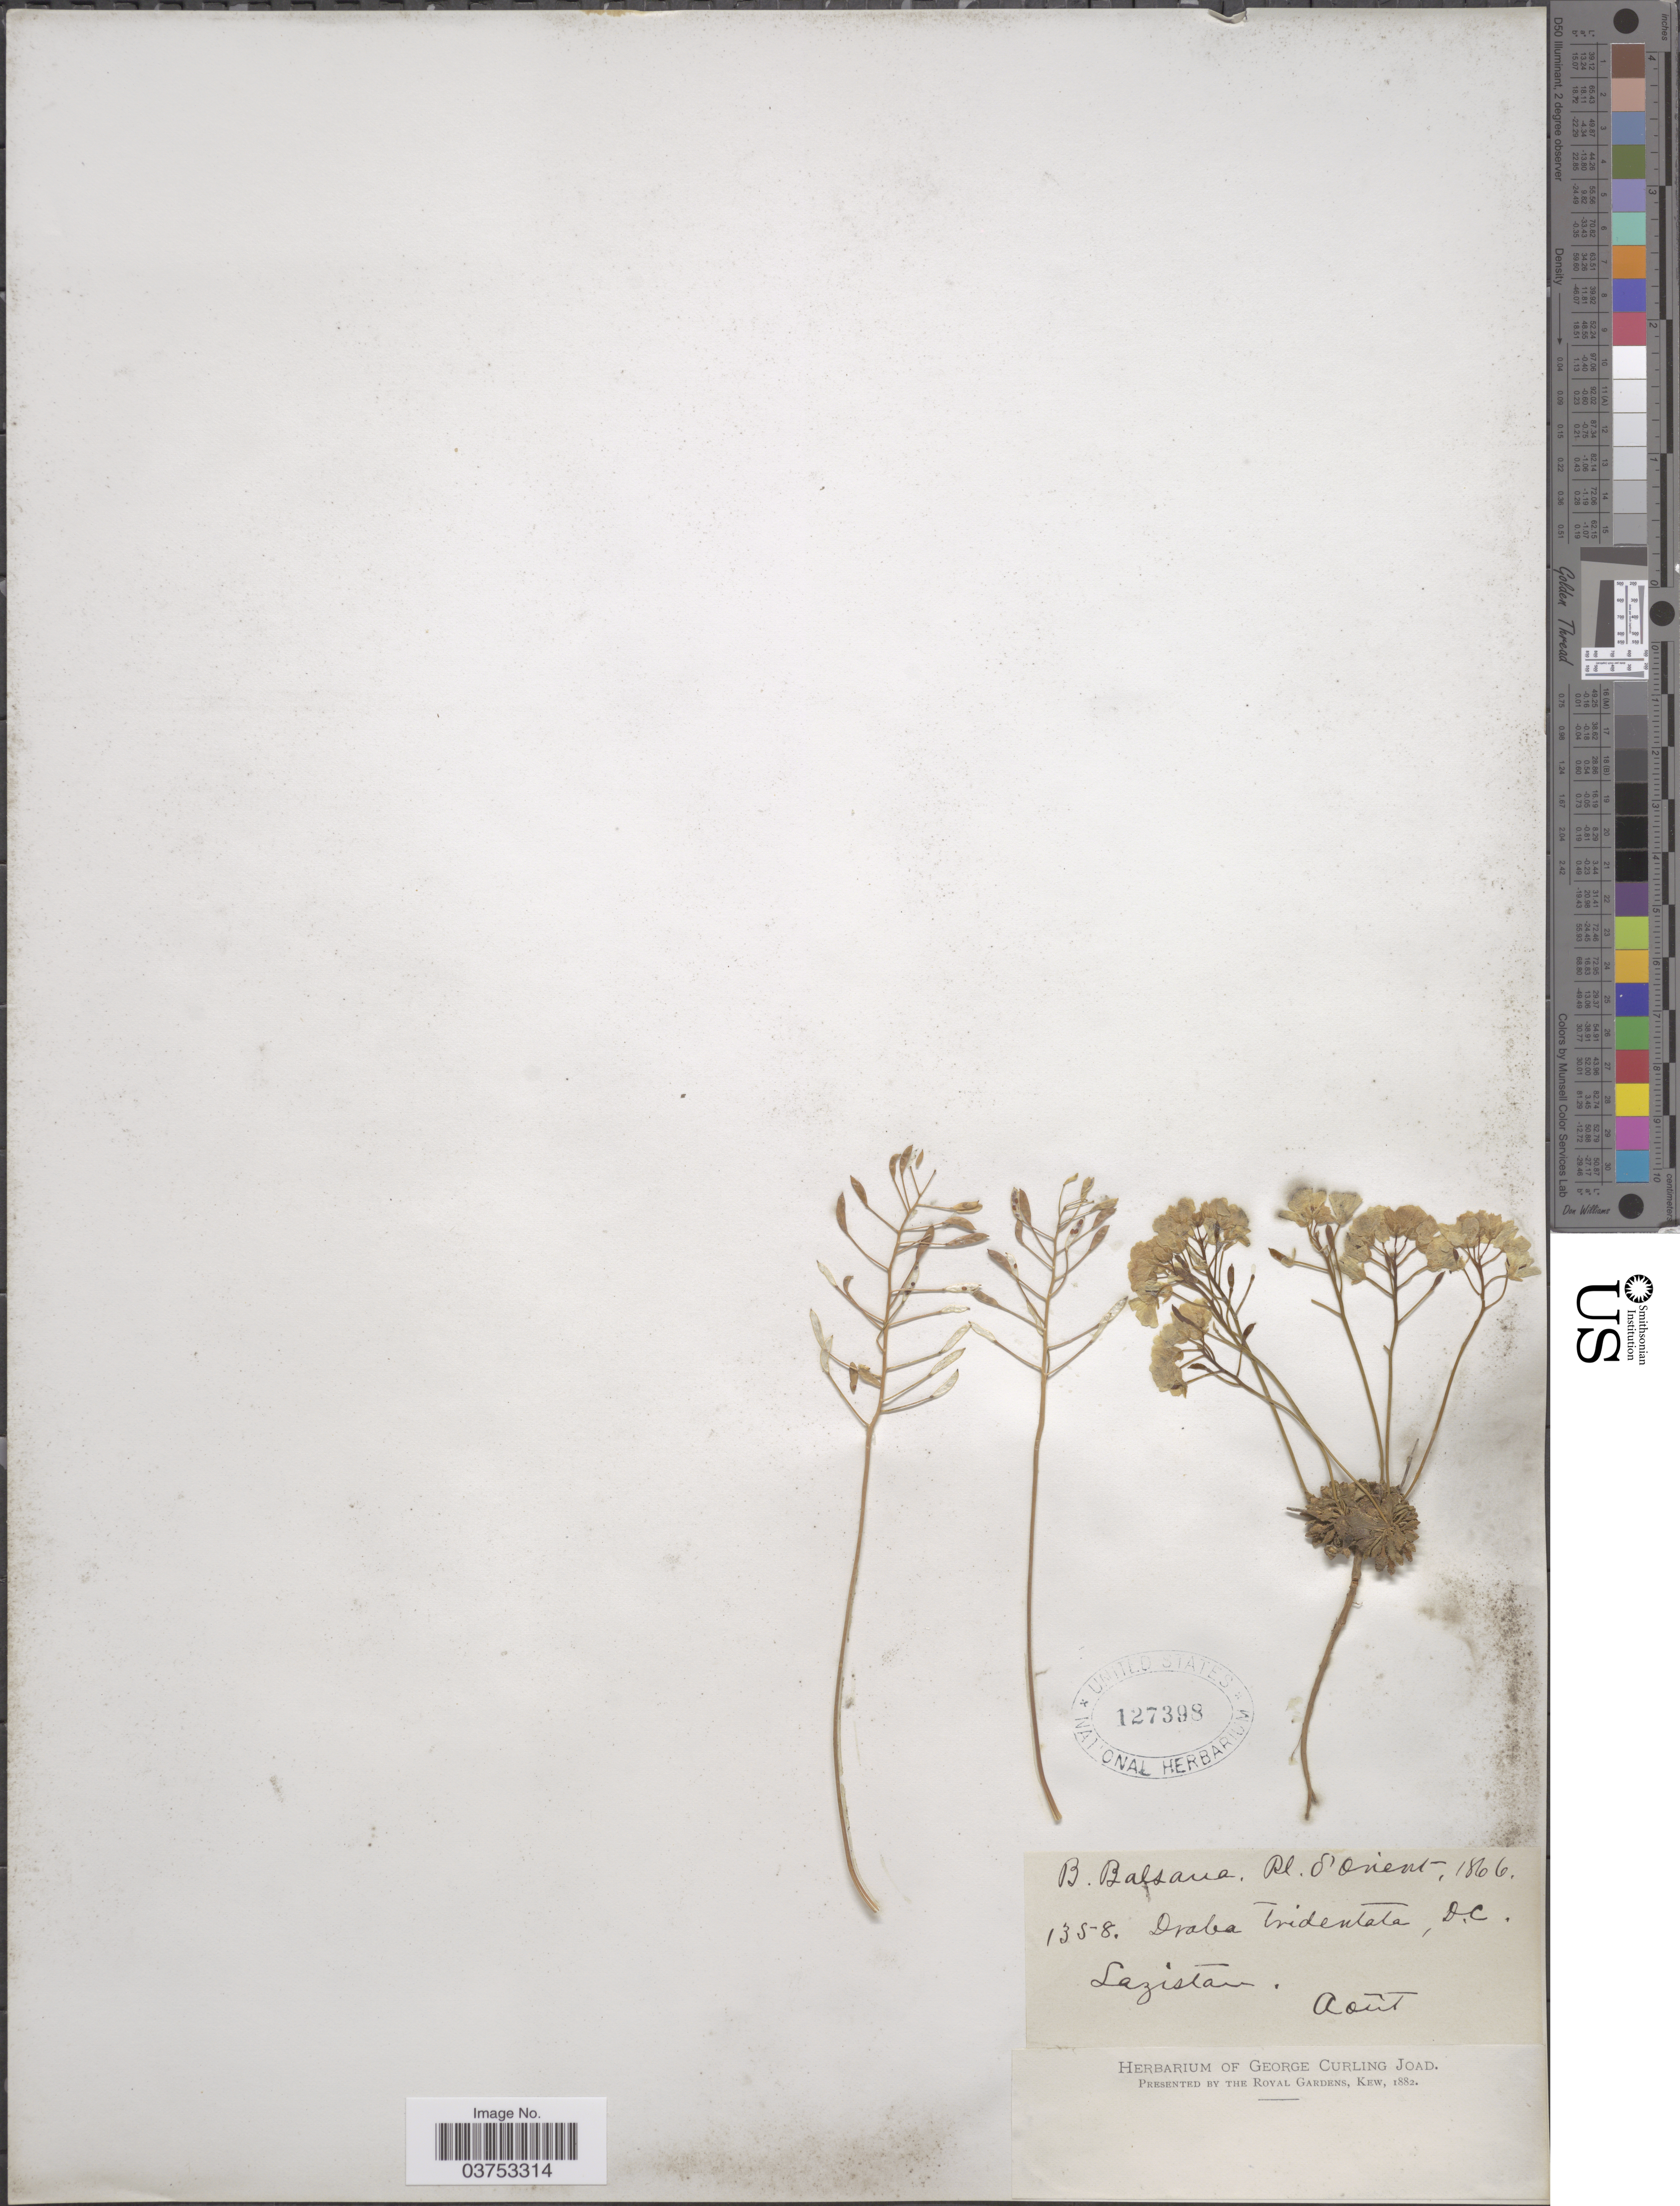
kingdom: Plantae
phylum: Tracheophyta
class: Magnoliopsida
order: Brassicales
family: Brassicaceae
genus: Draba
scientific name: Draba tridentata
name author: DC.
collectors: B. Balsana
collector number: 1358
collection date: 1866-08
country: Turkey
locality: S [interpreted] Orient. Lazistan.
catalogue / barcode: US 127398